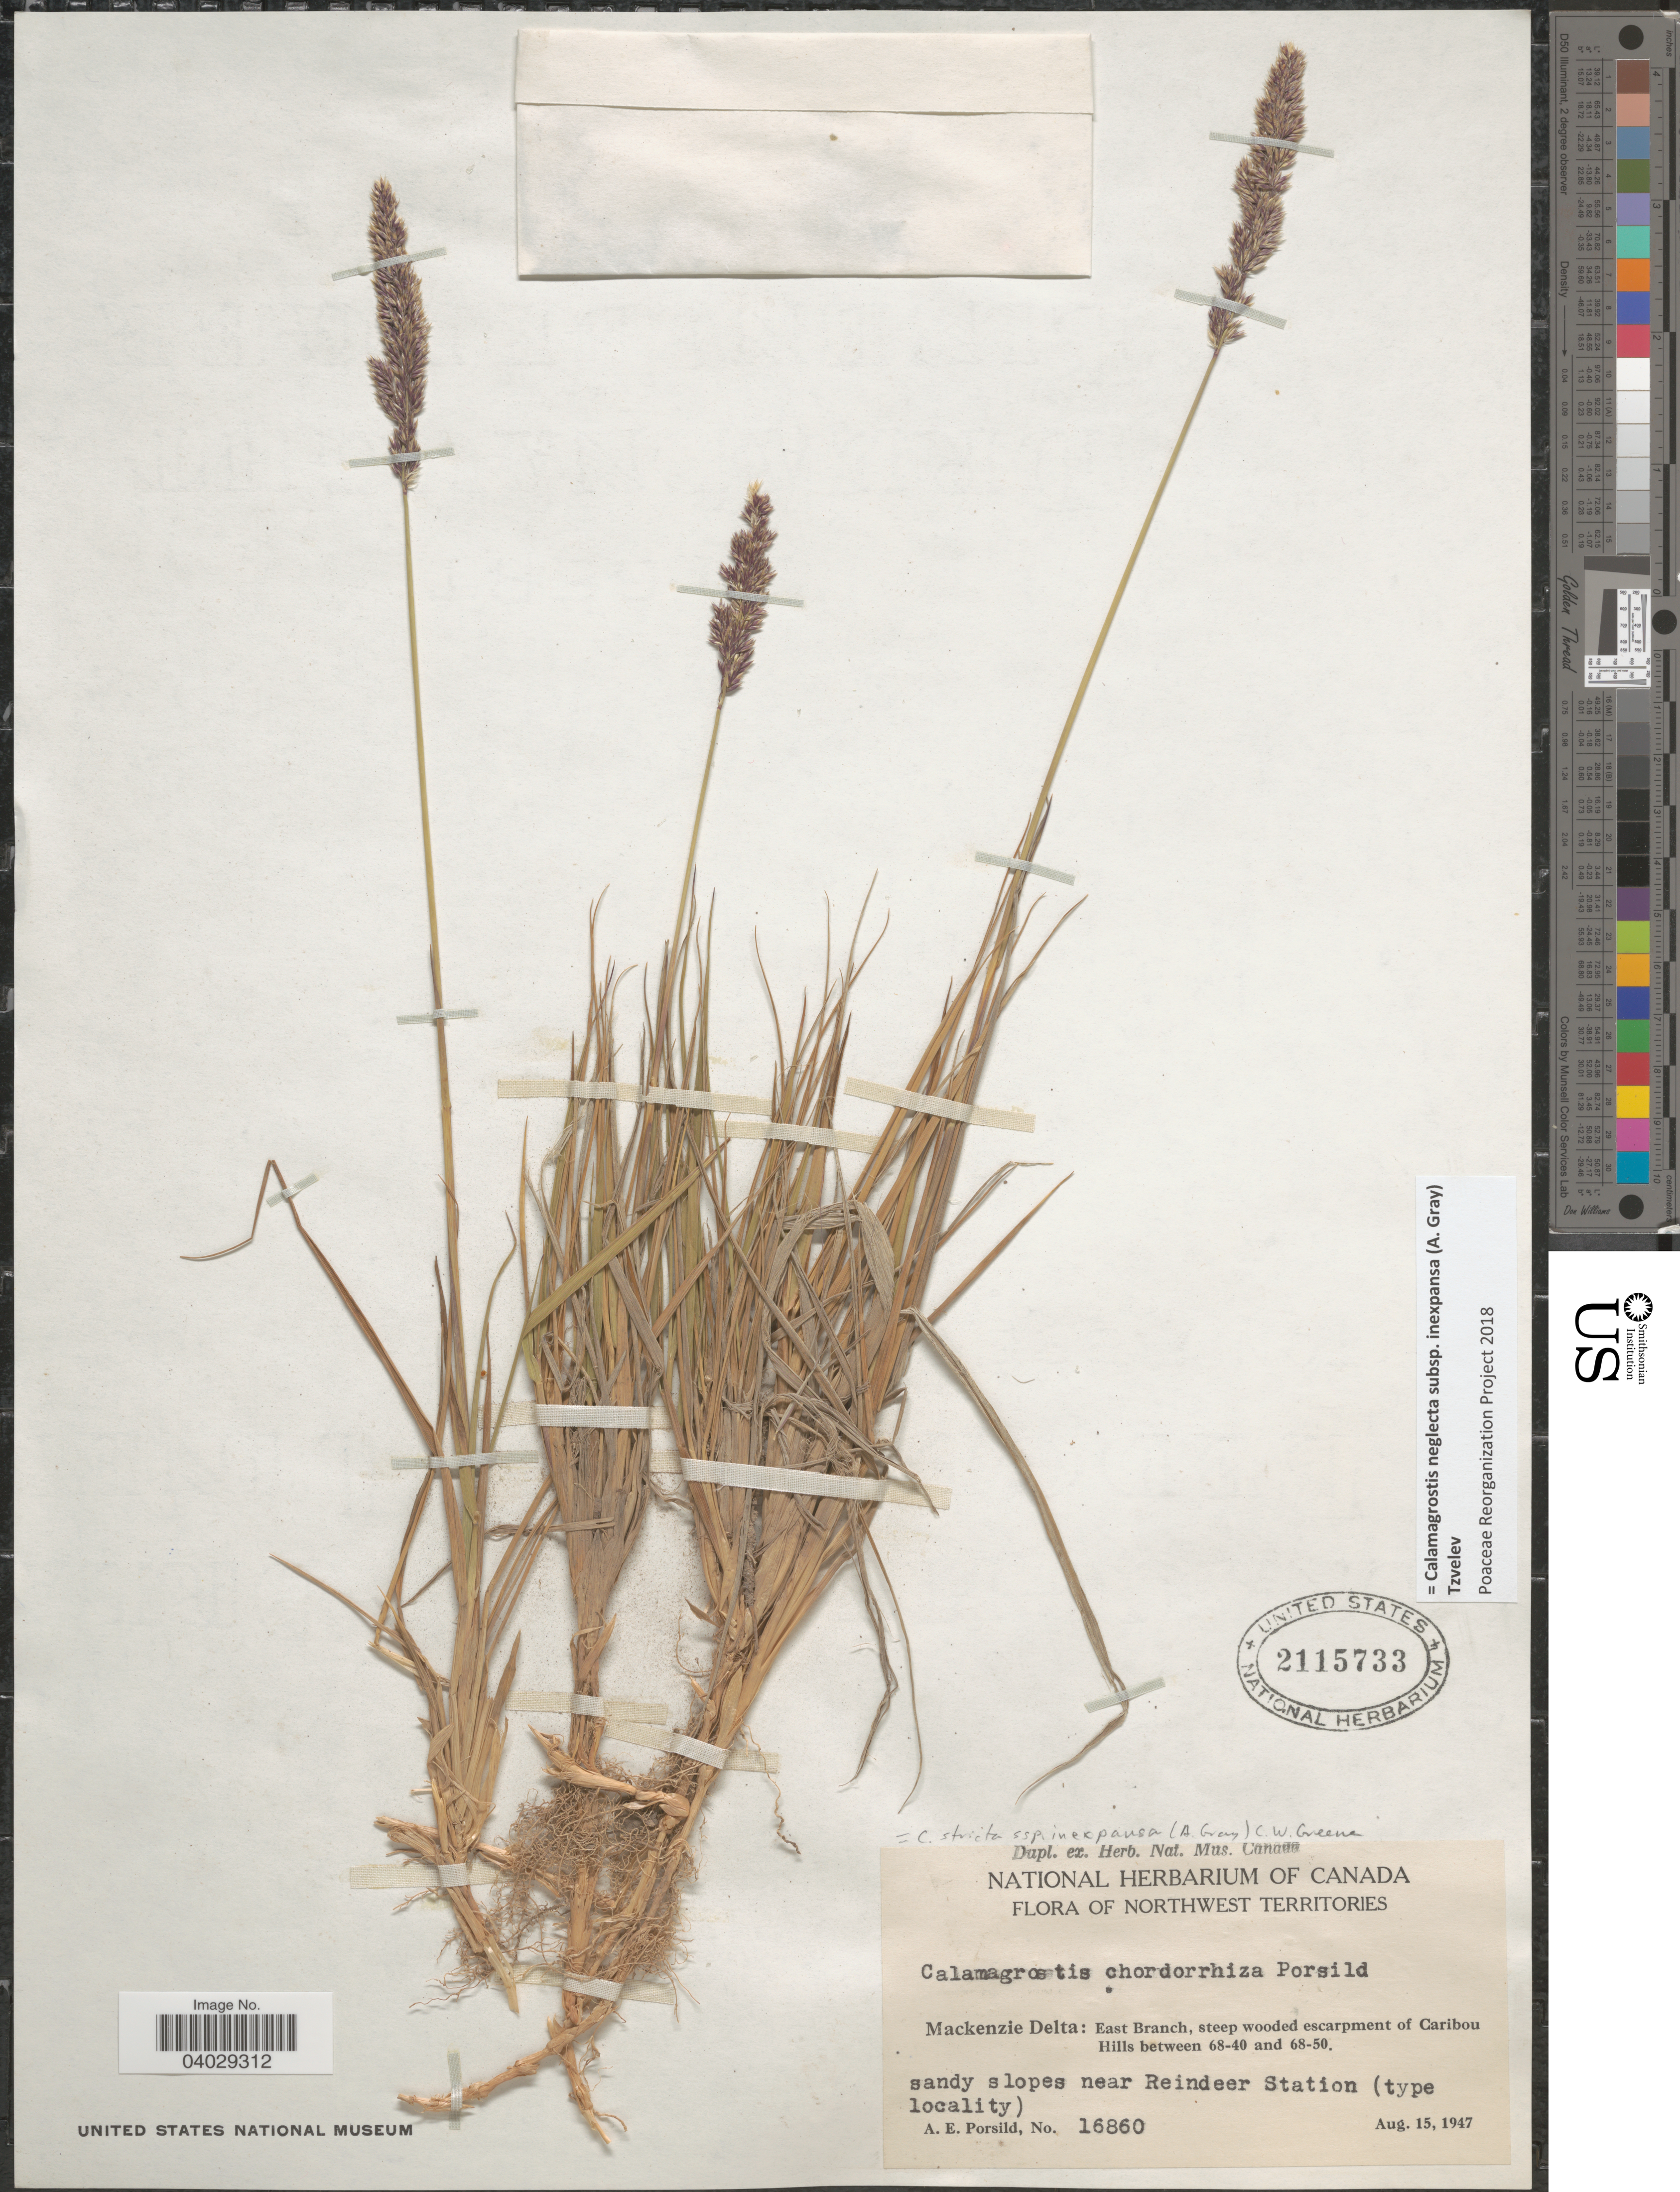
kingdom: Plantae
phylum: Tracheophyta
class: Liliopsida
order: Poales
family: Poaceae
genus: Calamagrostis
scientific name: Calamagrostis neglecta subsp. inexpansa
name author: (A. Gray) Tzvelev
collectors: A. E. Porsild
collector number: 16860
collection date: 1947-08-15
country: Canada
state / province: Northwest Territories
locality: Mackenzie Delta: East Branch, steep wooded escarpment of Caribou Hills between 68-40 and 68-50. Sandy slopes near Reindeer Station.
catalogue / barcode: US 2115733